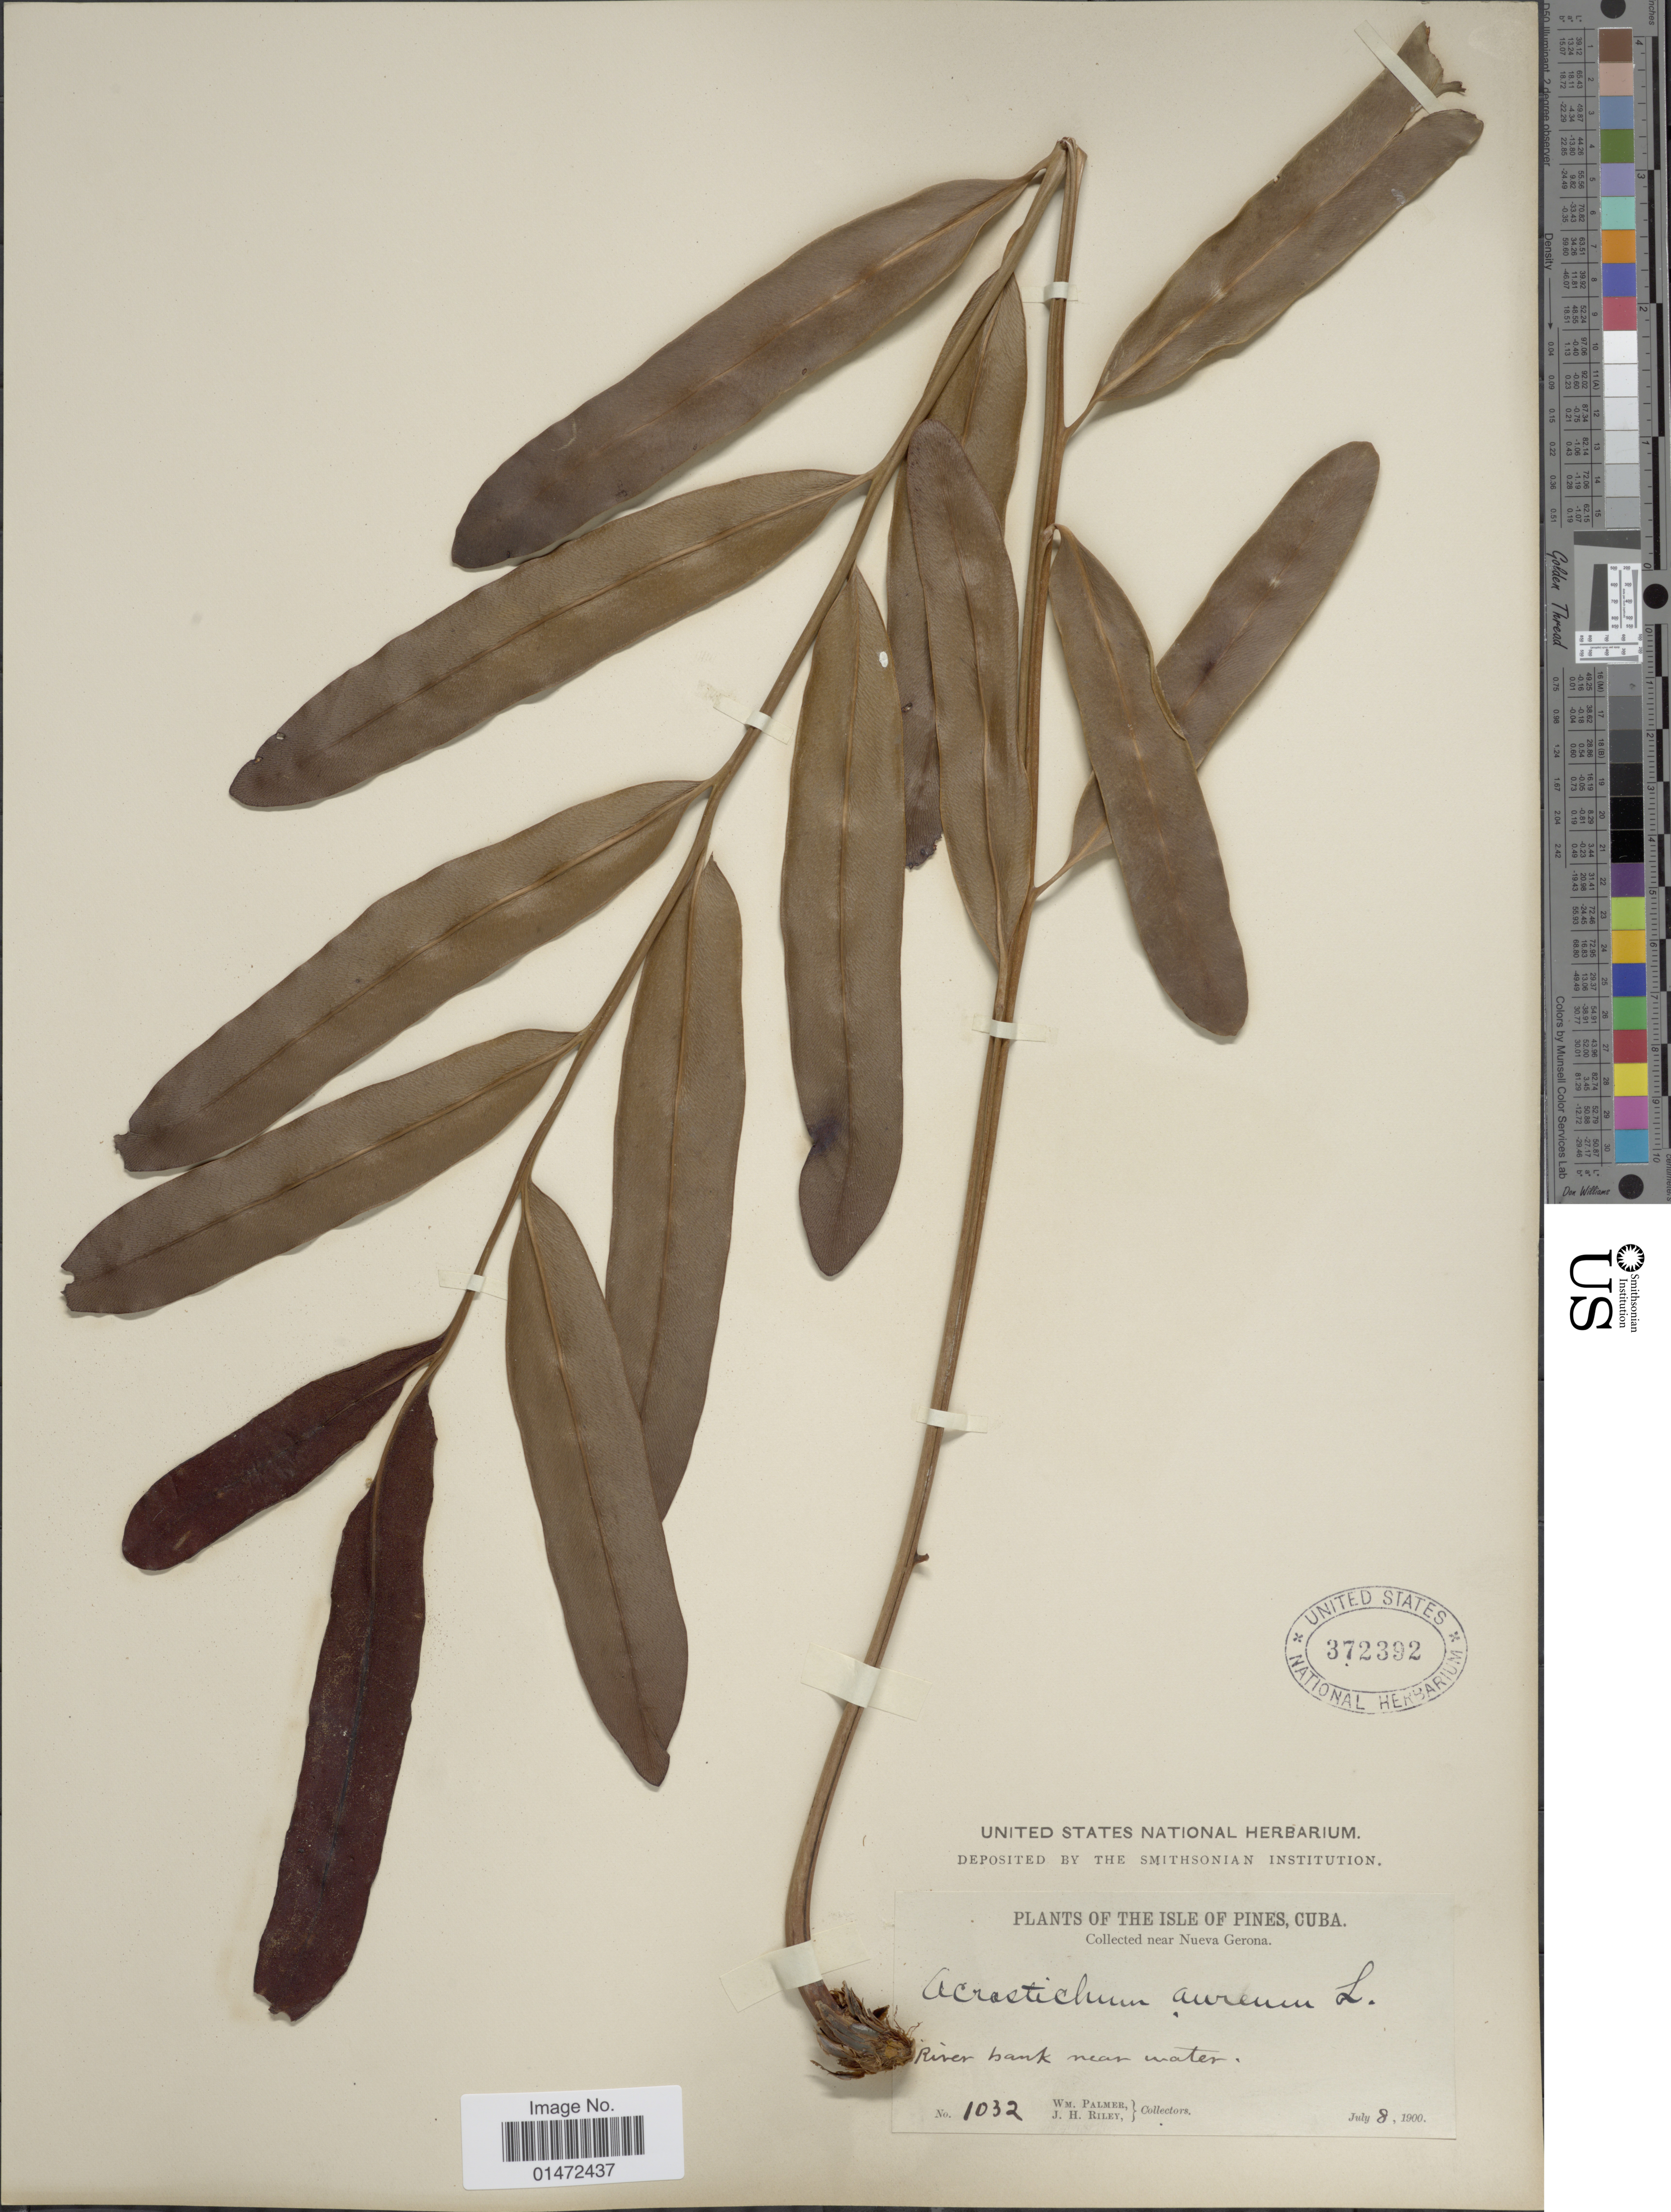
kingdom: Plantae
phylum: Tracheophyta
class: Polypodiopsida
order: Polypodiales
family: Pteridaceae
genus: Acrostichum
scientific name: Acrostichum aureum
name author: L.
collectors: W. Palmer & J. H. Riley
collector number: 1032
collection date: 1900-07-08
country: Cuba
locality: Isle of Pines. Collected near Nueva Gerona. River bank near water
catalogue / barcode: US 372392